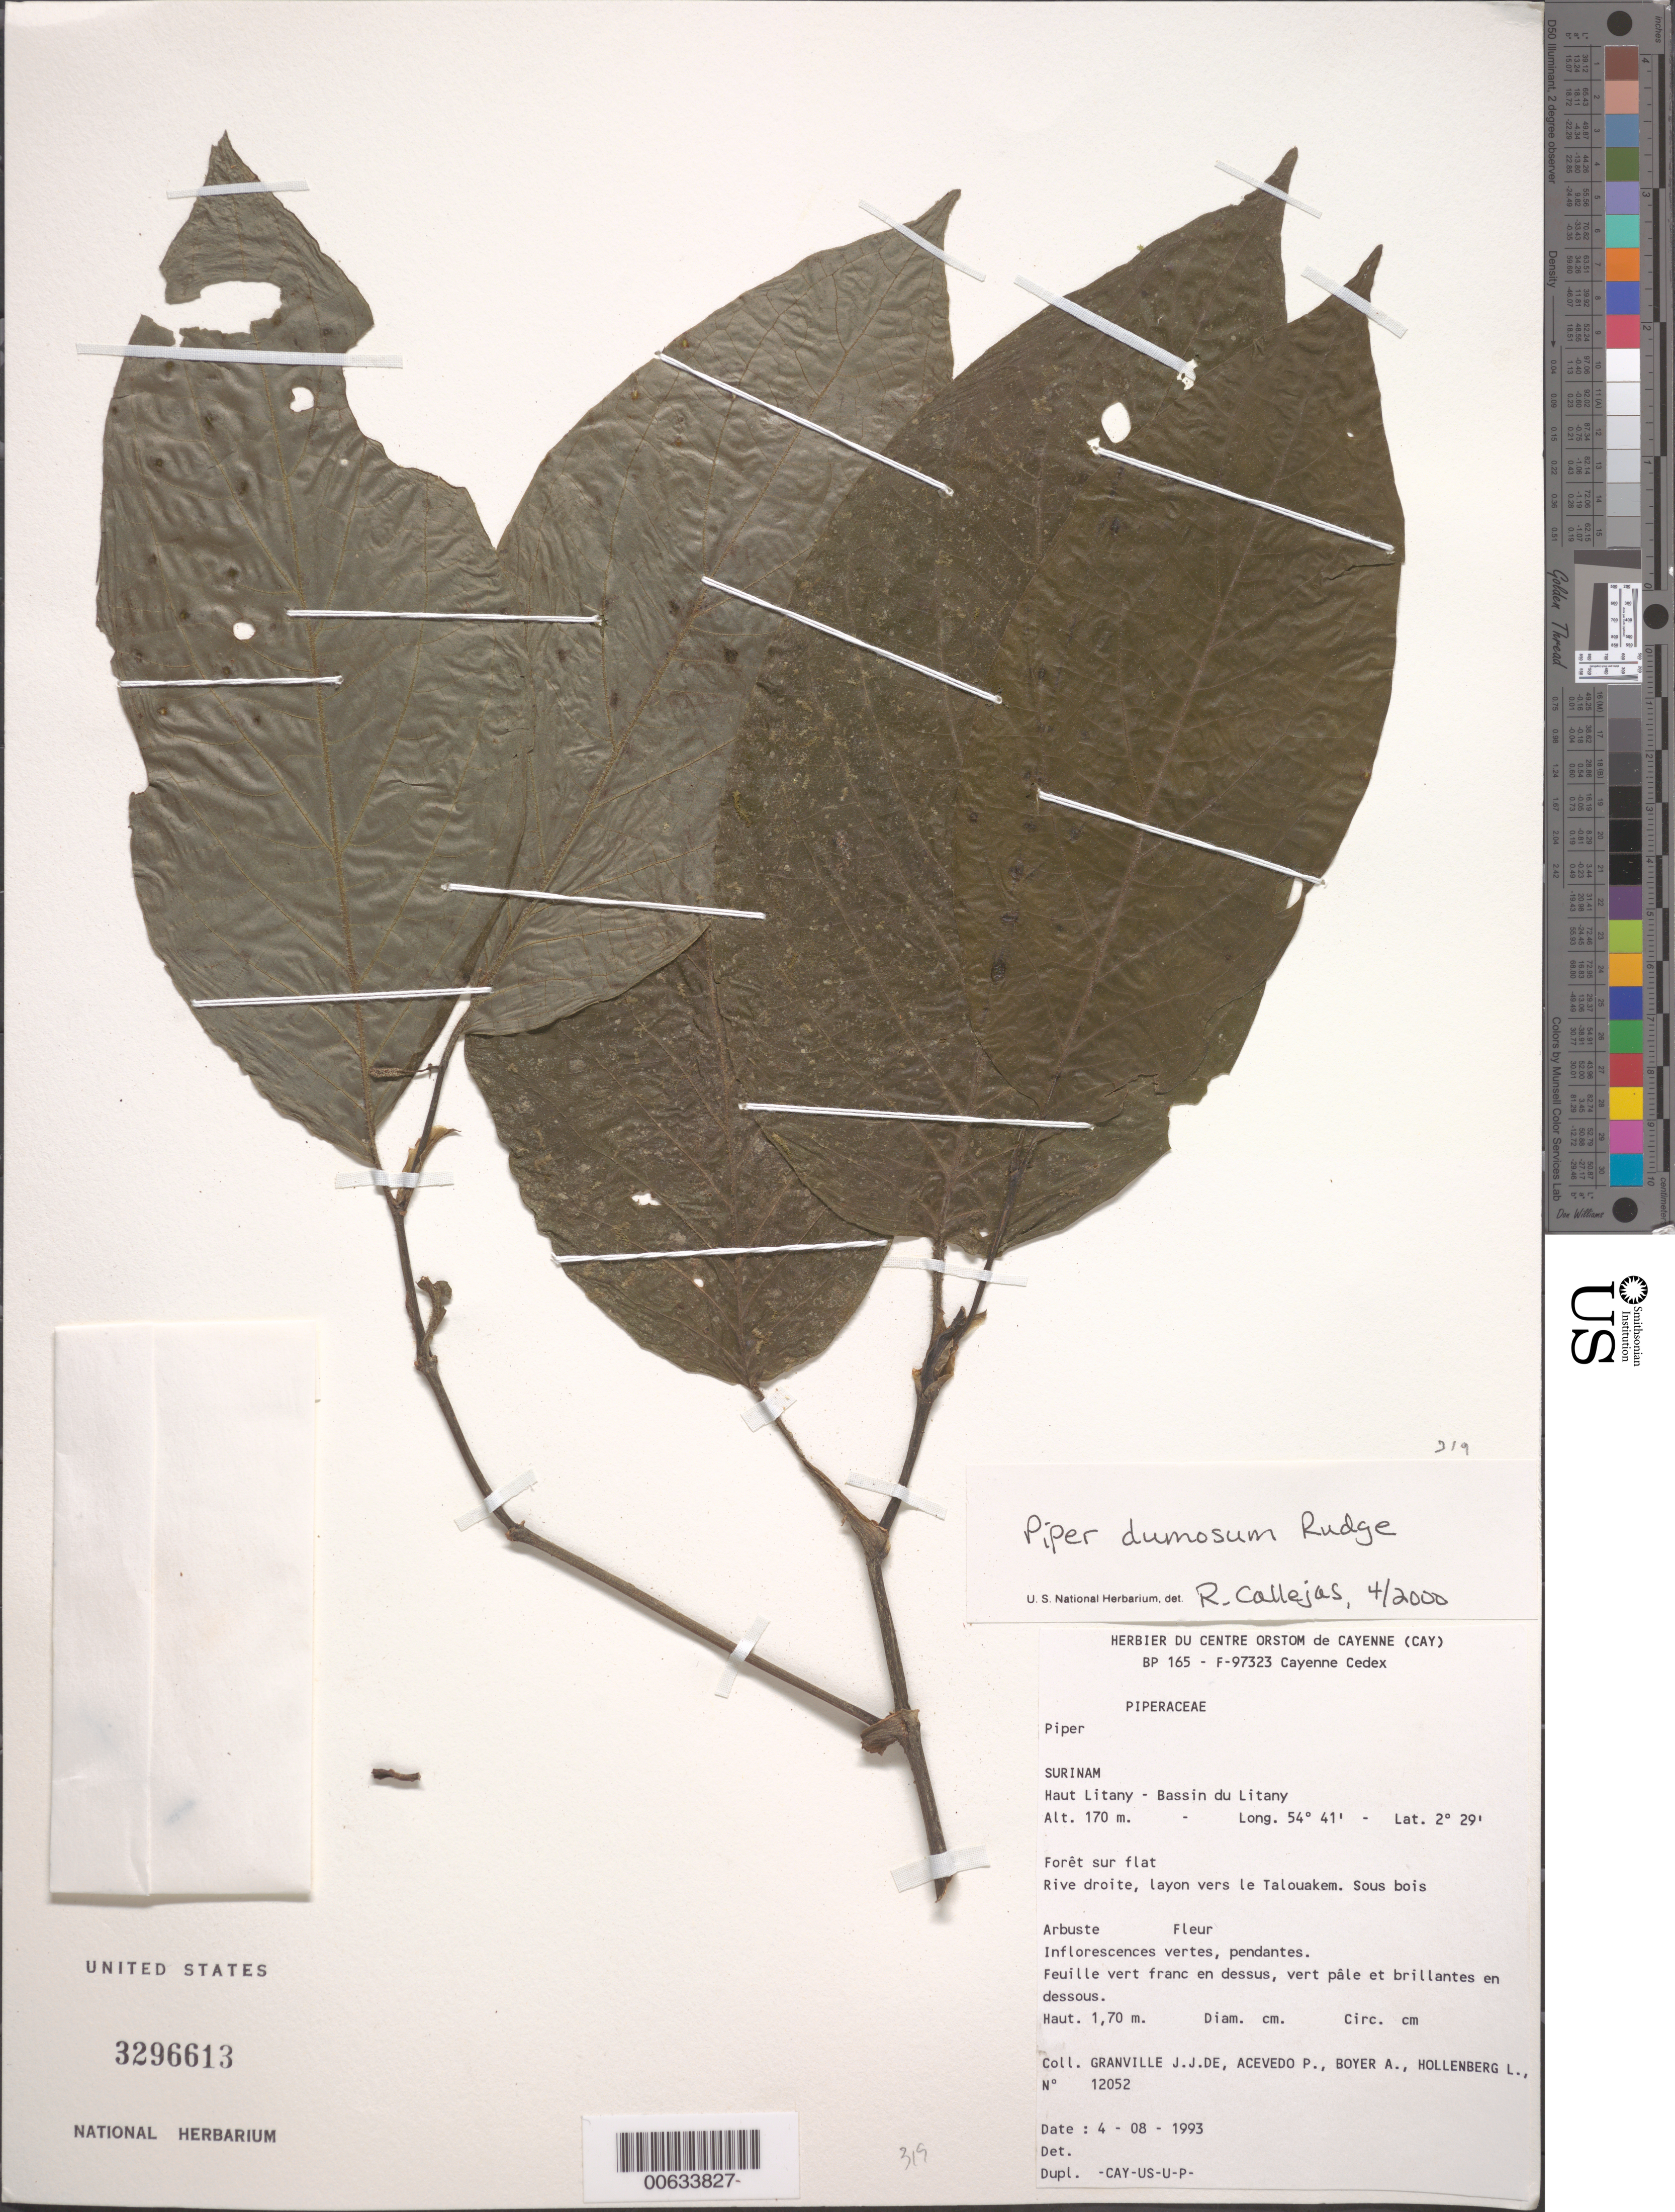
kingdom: Plantae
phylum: Tracheophyta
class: Magnoliopsida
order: Piperales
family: Piperaceae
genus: Piper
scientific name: Piper dumosum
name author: Rudge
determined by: Callejas, Ricardo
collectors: J.-J. de Granville, P. Acevedo-Rodr., A. Boyer & L. Hollenberg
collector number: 12052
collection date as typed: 4-Aug-93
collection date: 1993-08-04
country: Suriname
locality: Haut Litany, Bassin du Litany, rive droit, layon vers le Talouakem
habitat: Forest on flatland; understory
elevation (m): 170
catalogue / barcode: US 3296613